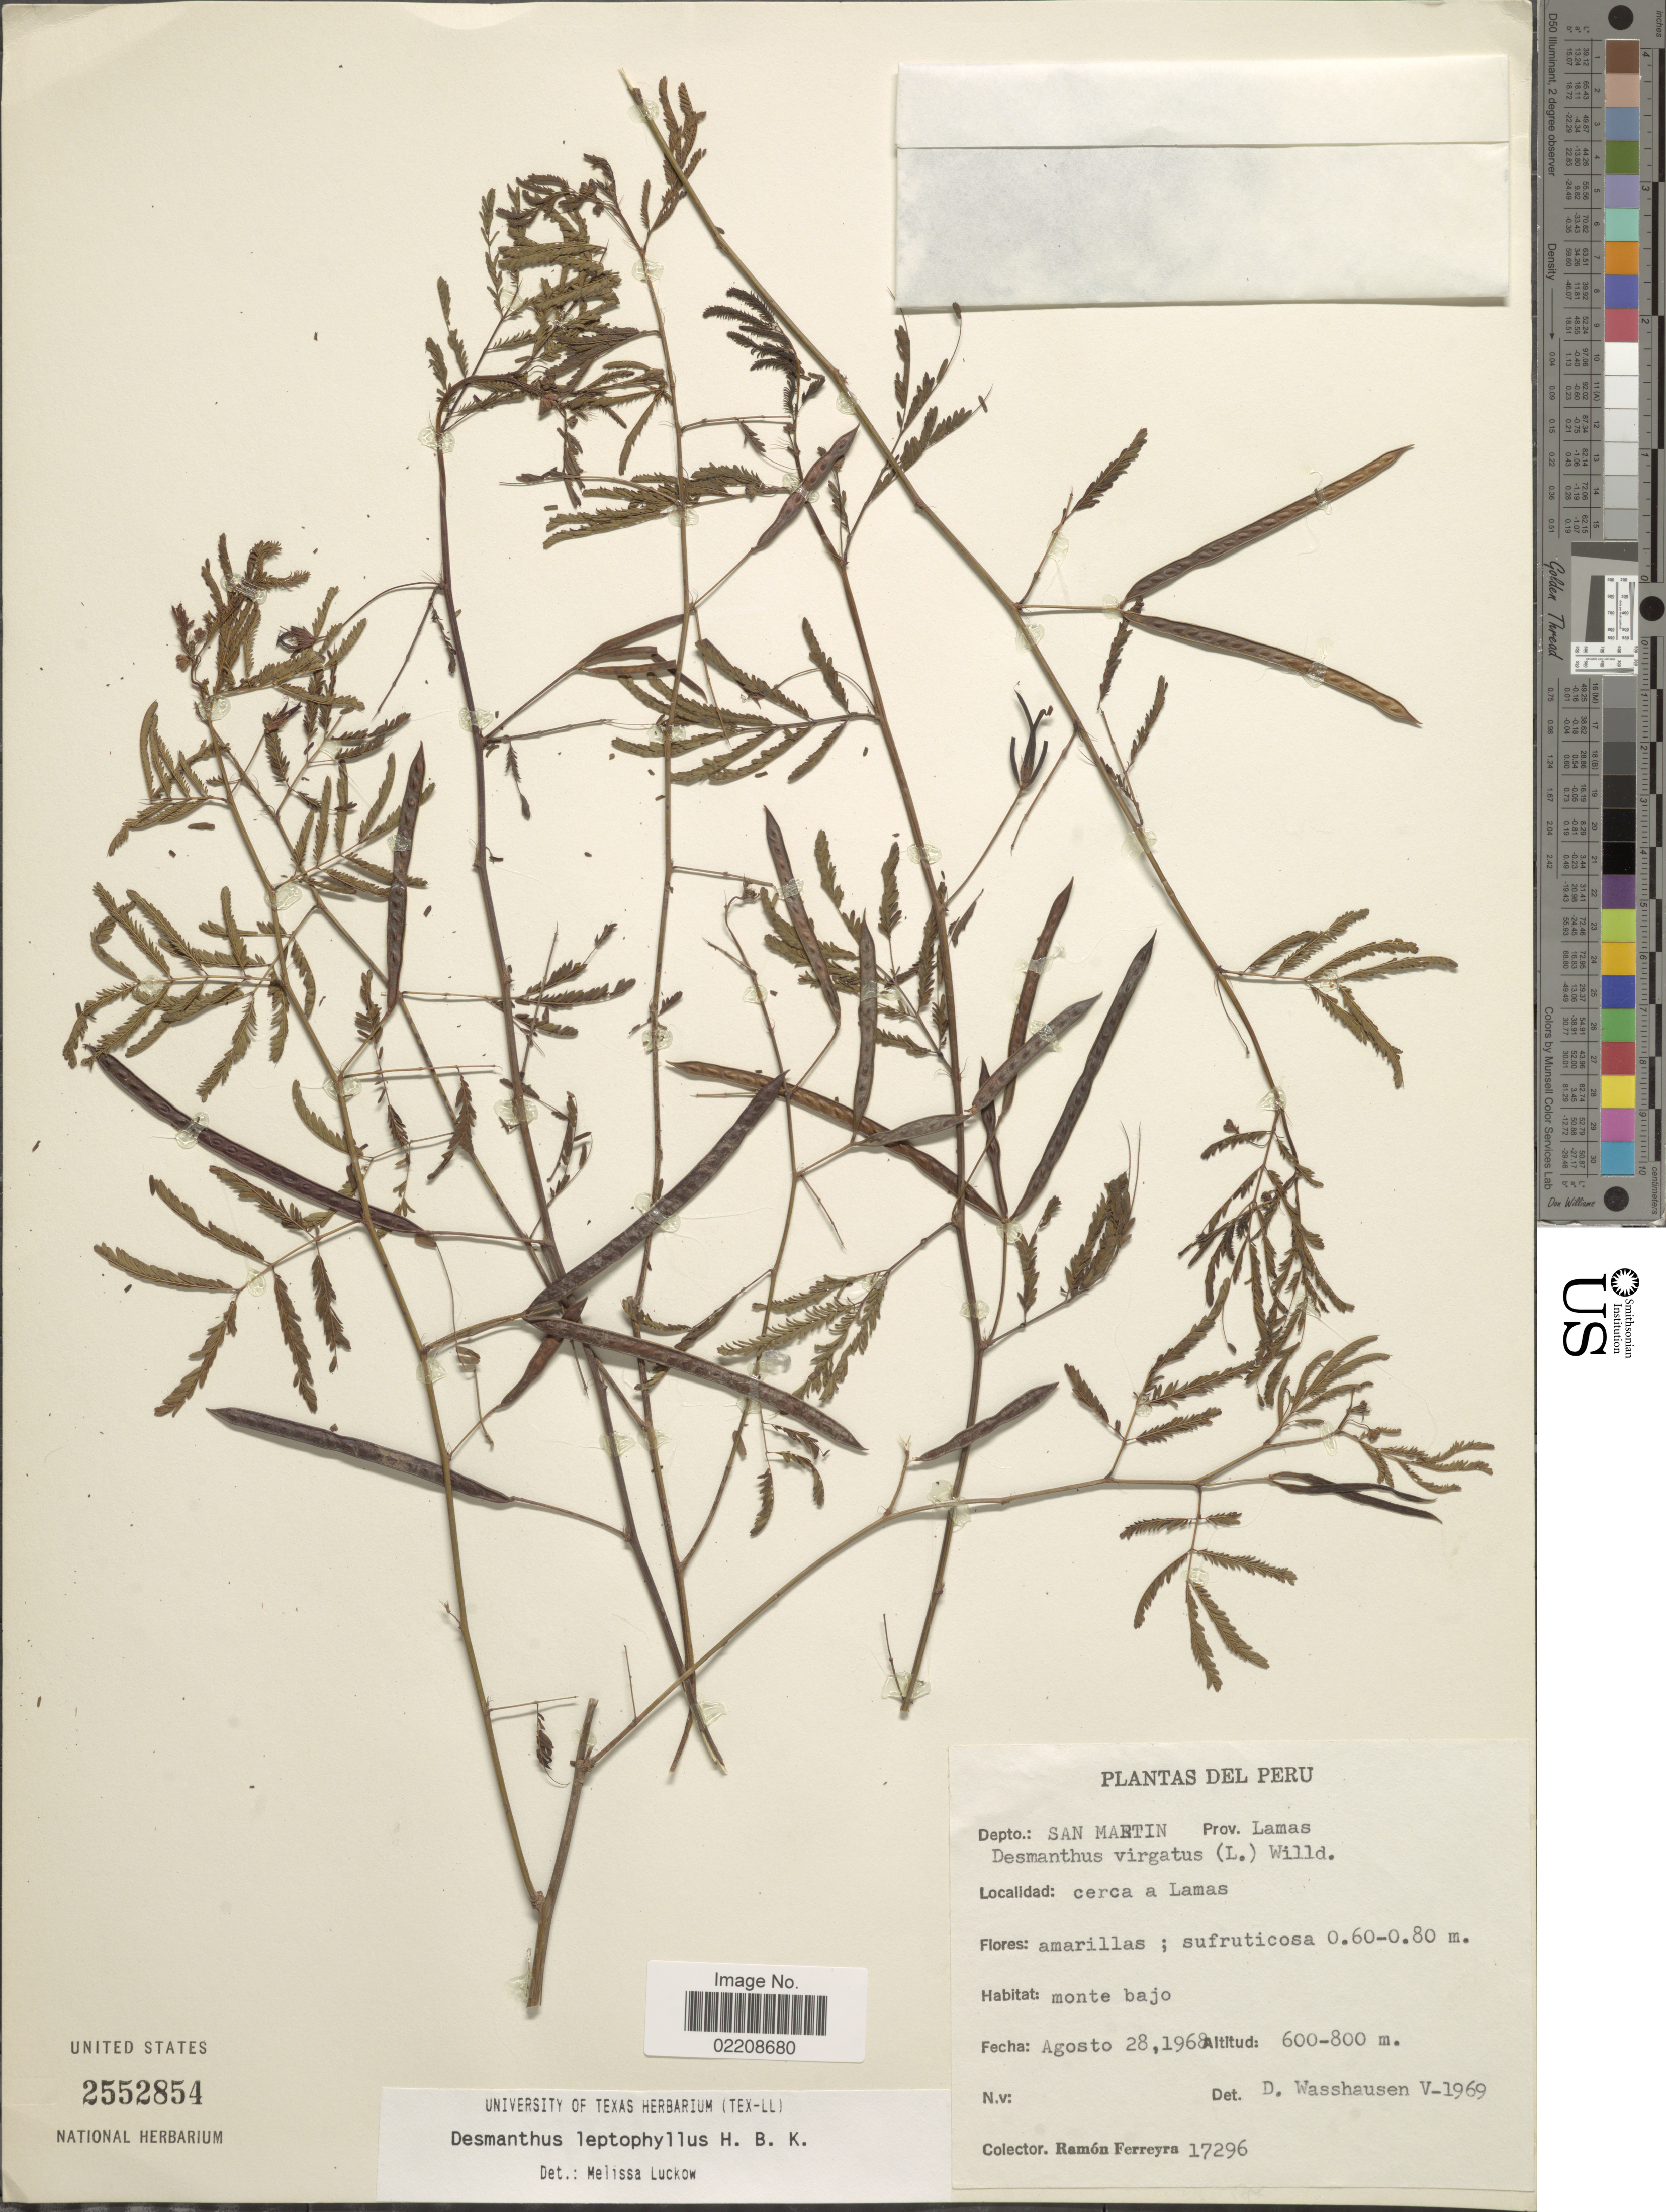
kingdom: Plantae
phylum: Tracheophyta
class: Magnoliopsida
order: Fabales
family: Fabaceae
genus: Desmanthus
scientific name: Desmanthus leptophyllus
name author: Kunth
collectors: R. A. Ferreyra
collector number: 17296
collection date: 1968-08-28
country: Peru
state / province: San Martín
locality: Depto.: San Martin. Prov. Lamas. Cerca a Lamas.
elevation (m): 600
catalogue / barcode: US 2552854